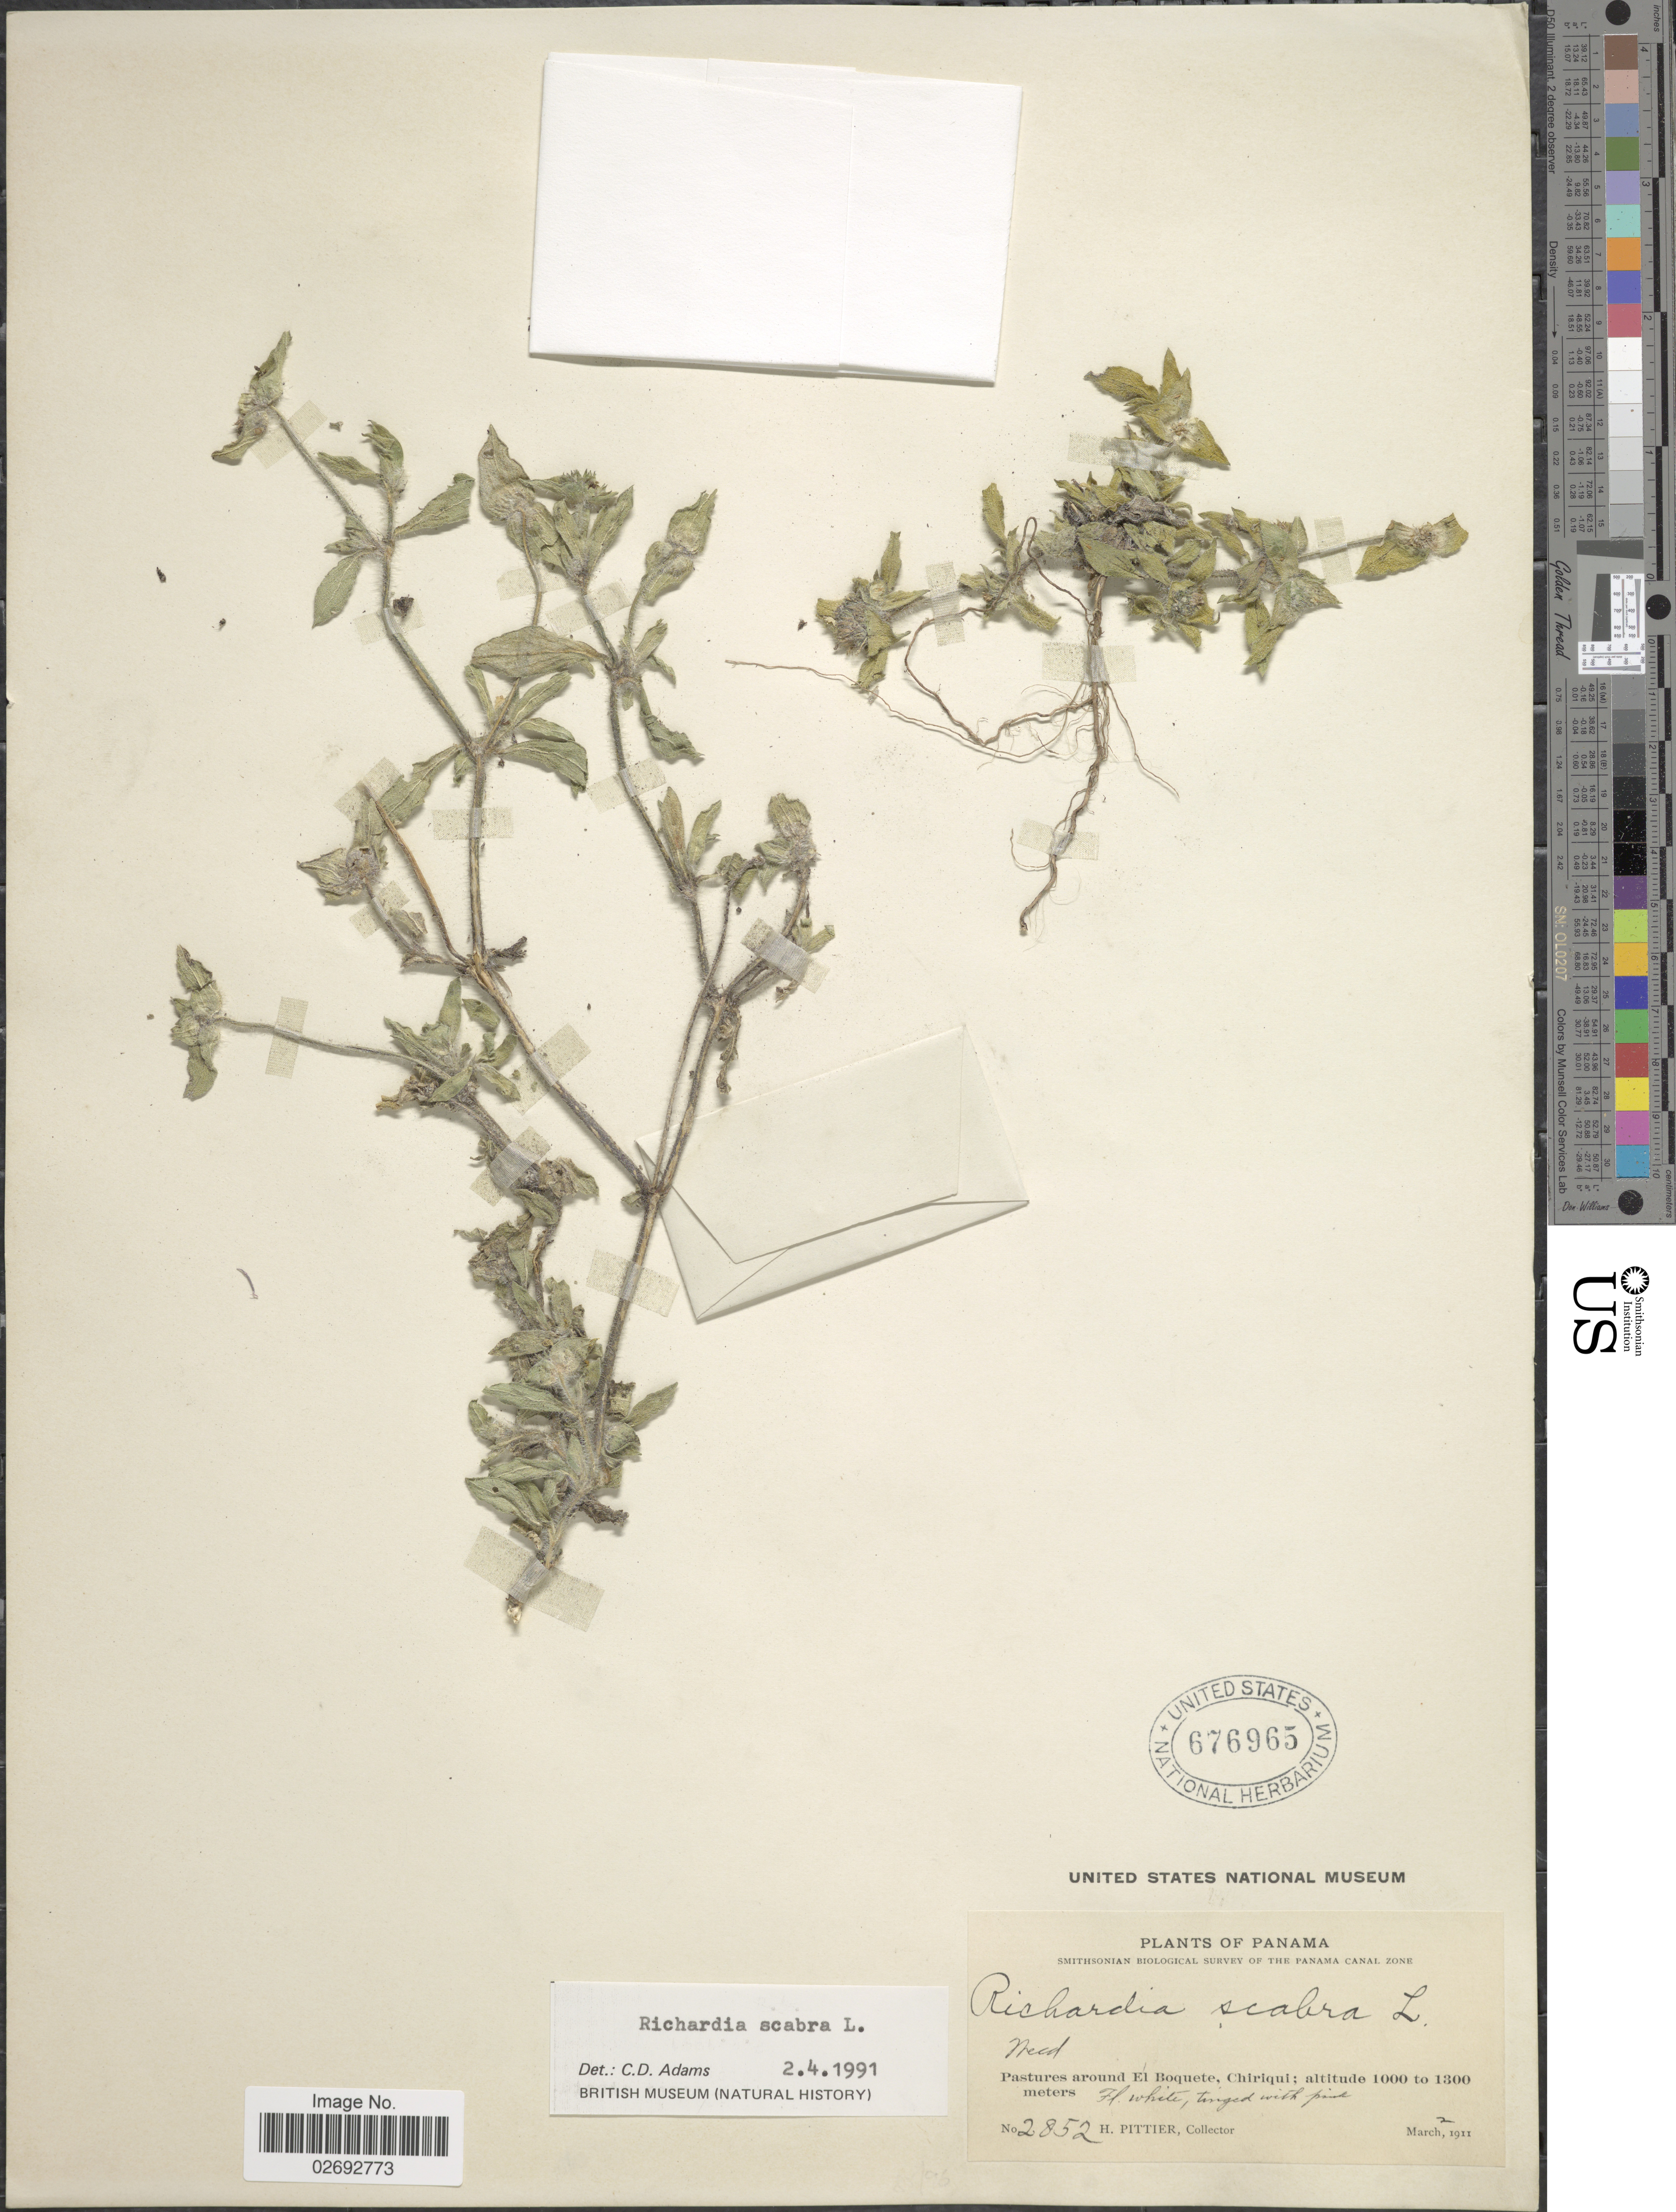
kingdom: Plantae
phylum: Tracheophyta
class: Magnoliopsida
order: Gentianales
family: Rubiaceae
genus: Richardia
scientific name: Richardia scabra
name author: L.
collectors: H. F. Pittier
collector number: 2852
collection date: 1911-03-02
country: Panama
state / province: Chiriqui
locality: Panama Canal Zone. Pastures around El Boquete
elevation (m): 1000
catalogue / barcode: US 676965